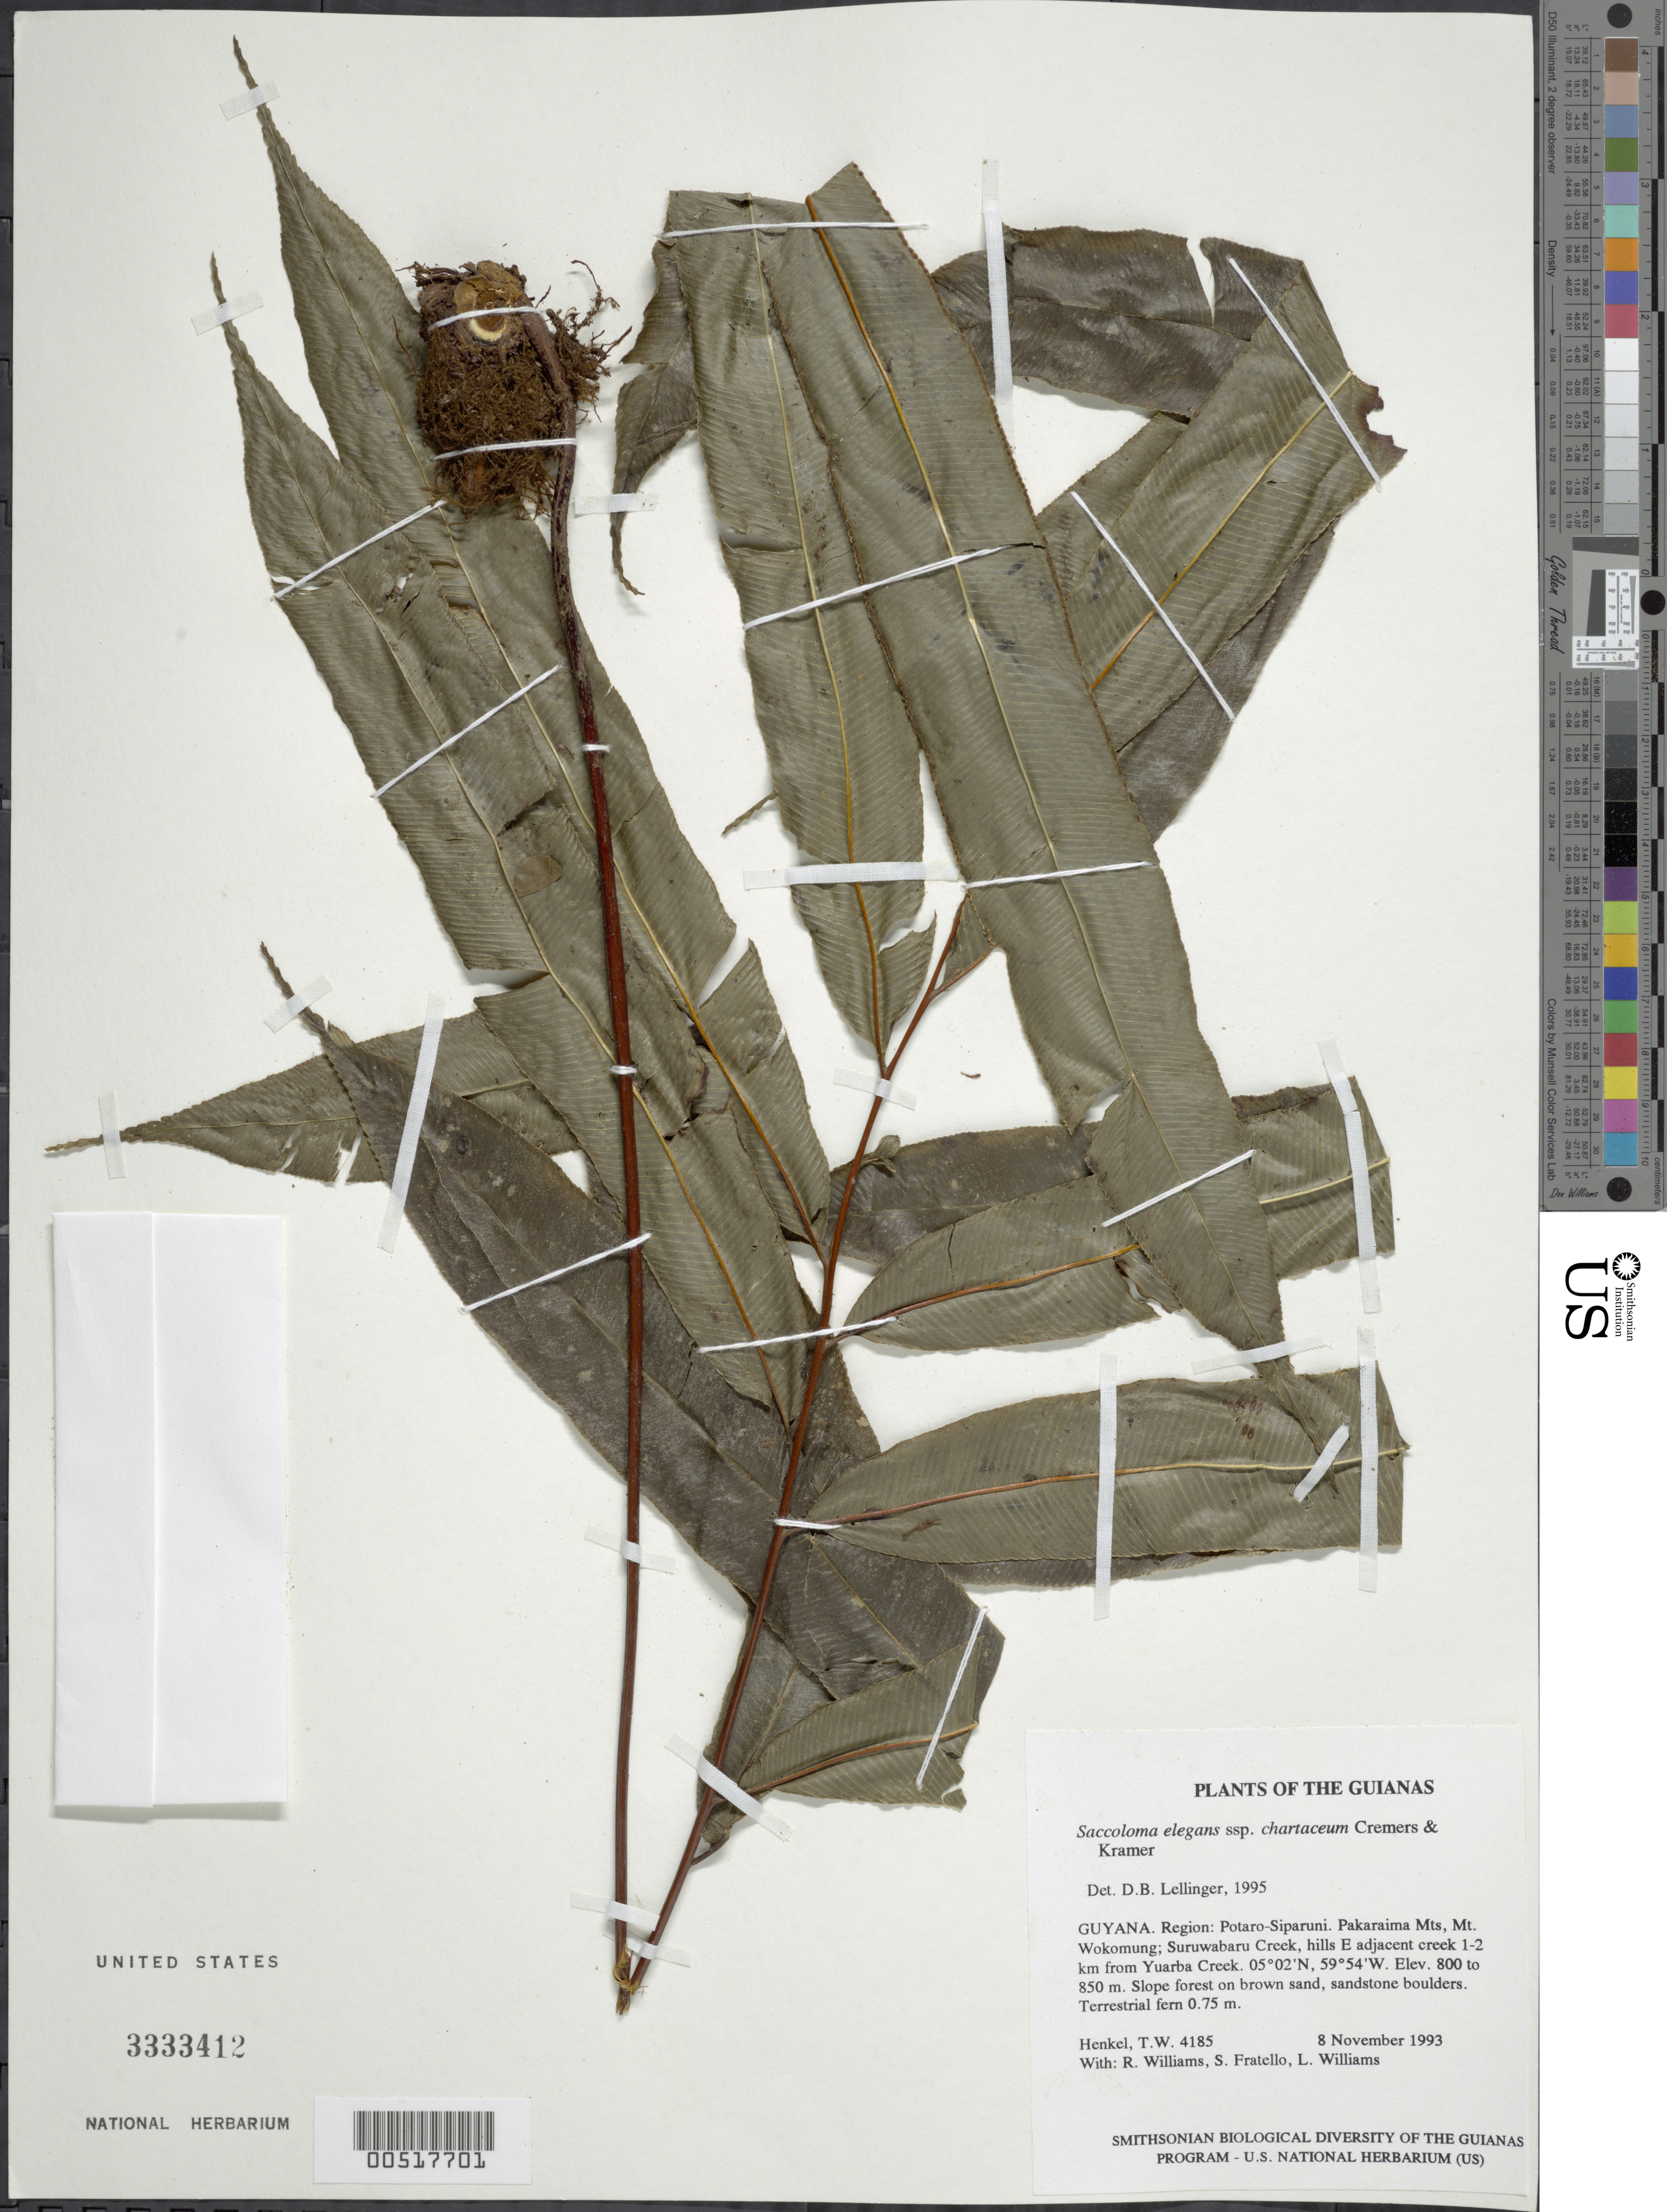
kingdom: Plantae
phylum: Tracheophyta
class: Polypodiopsida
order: Polypodiales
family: Saccolomataceae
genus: Saccoloma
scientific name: Saccoloma elegans subsp. chartaceum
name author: Cremers & K.U. Kramer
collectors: T. Henkel, R. Williams, S. Fratello & L. Williams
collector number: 4185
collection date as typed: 8 November 1993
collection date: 1993-11-08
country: Guyana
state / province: Potaro-Siparuni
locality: Pakaraima Mts, Mt. Wokomung; Suruwabaru Creek, hills E adjacent creek 1-2 km from Yuarba Creek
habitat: Slope forest on brown sand, sandstone boulders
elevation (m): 800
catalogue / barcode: US 3333412